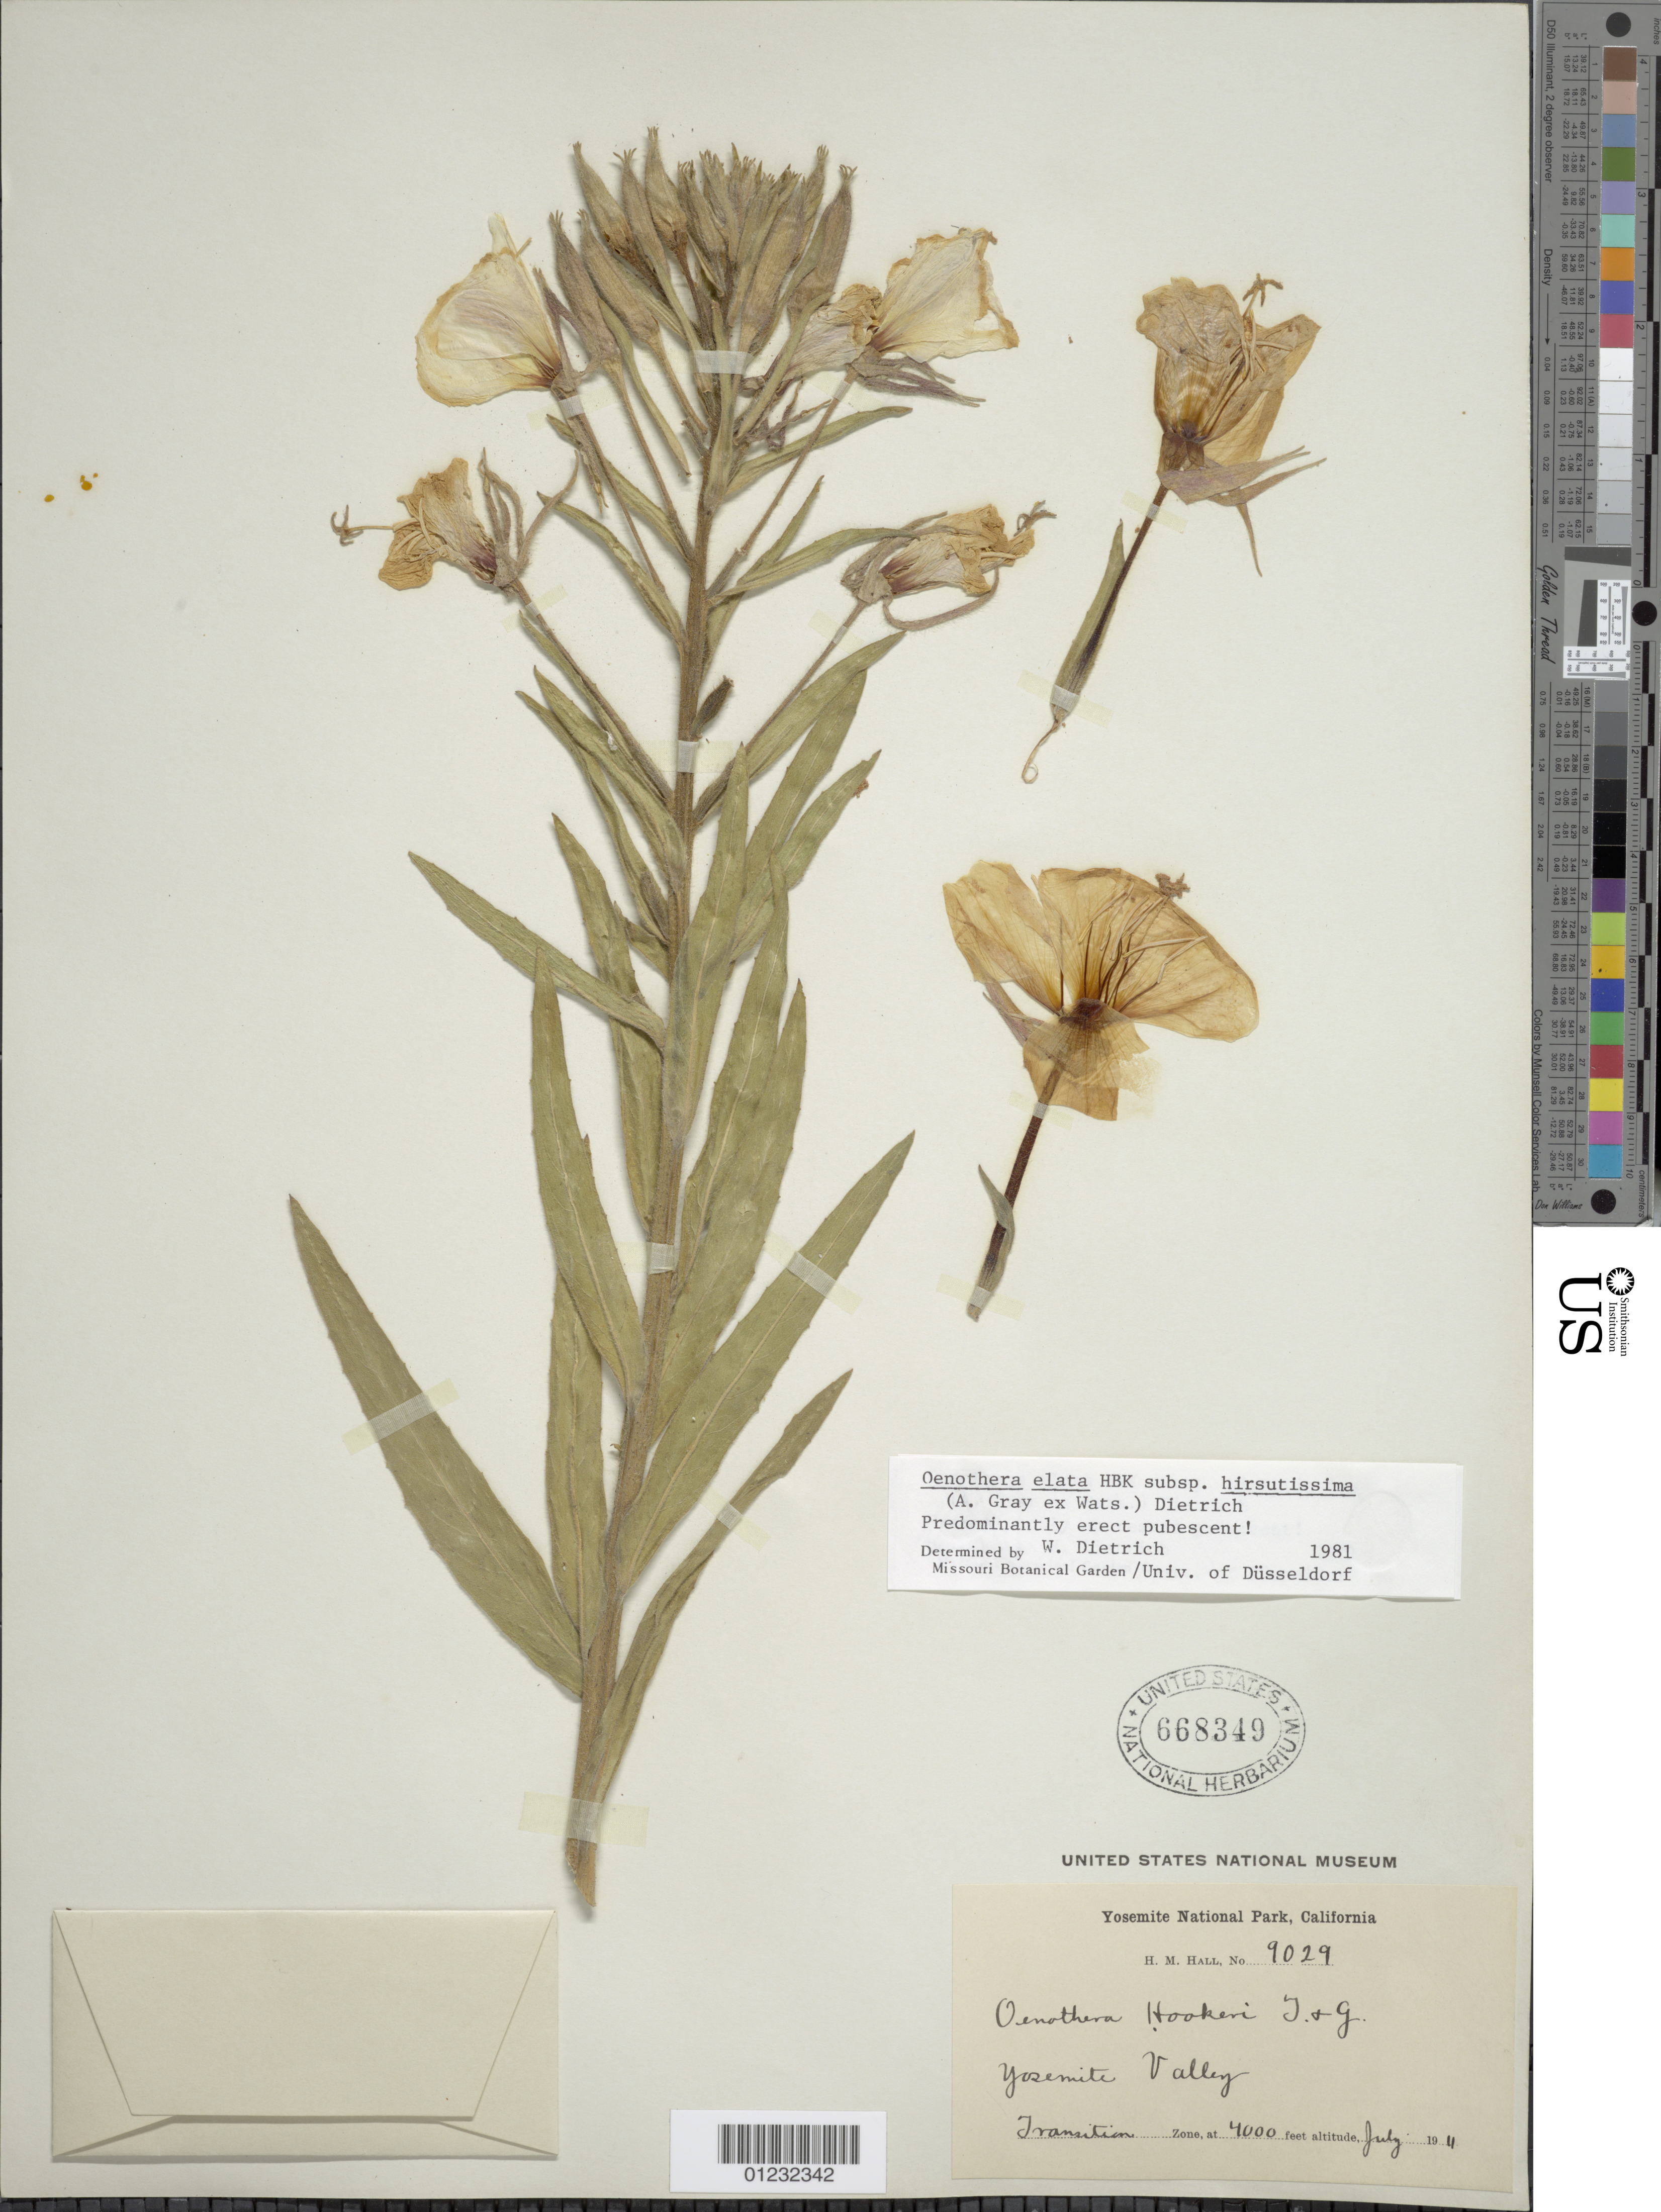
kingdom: Plantae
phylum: Tracheophyta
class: Magnoliopsida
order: Myrtales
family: Onagraceae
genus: Oenothera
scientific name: Oenothera elata subsp. hirsutissima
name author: (A. Gray ex S. Watson) W. Dietr.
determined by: Dietrich, W.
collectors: H. M. Hall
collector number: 9029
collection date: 1911-07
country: United States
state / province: California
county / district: Mariposa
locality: Yosemite Valley.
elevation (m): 1219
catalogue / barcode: US 668349